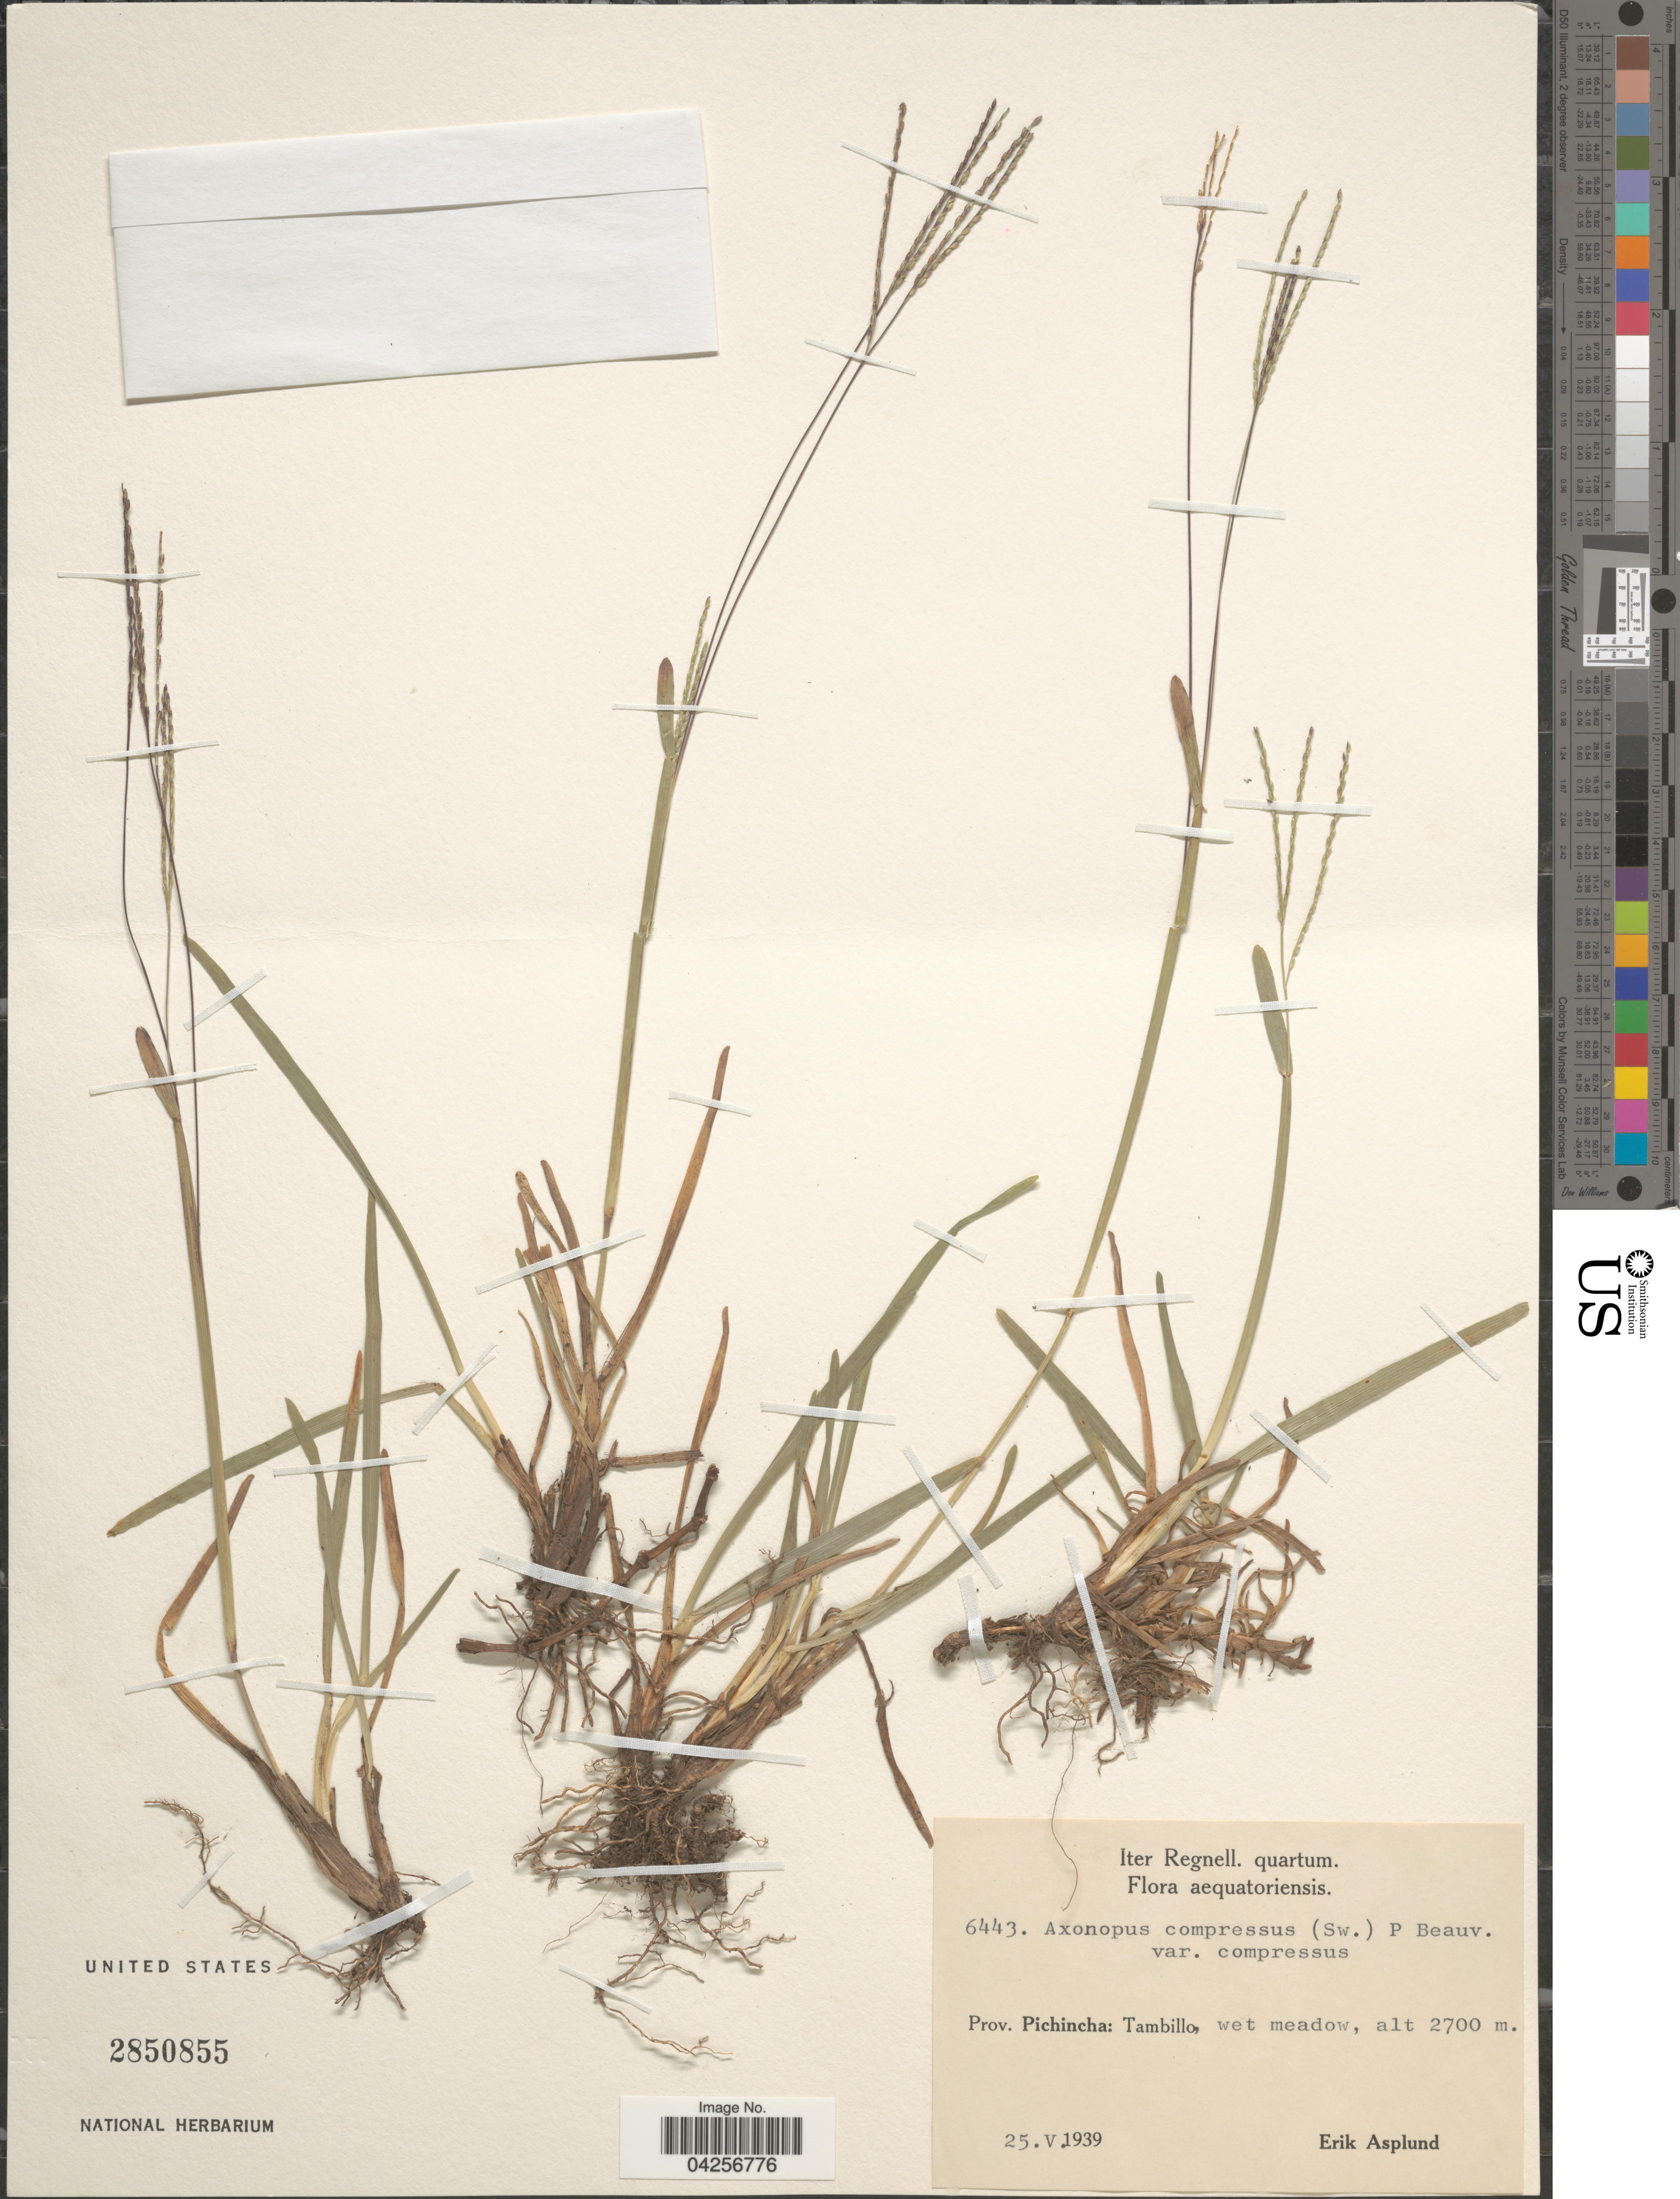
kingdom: Plantae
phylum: Tracheophyta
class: Liliopsida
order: Poales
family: Poaceae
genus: Axonopus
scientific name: Axonopus compressus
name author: (Sw.) P. Beauv.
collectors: E. Asplund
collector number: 6443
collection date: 1939-05-25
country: Ecuador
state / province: Pichincha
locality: Iter Regnell. quartum. Tambillo, wet meadow.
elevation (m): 2700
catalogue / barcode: US 2850855